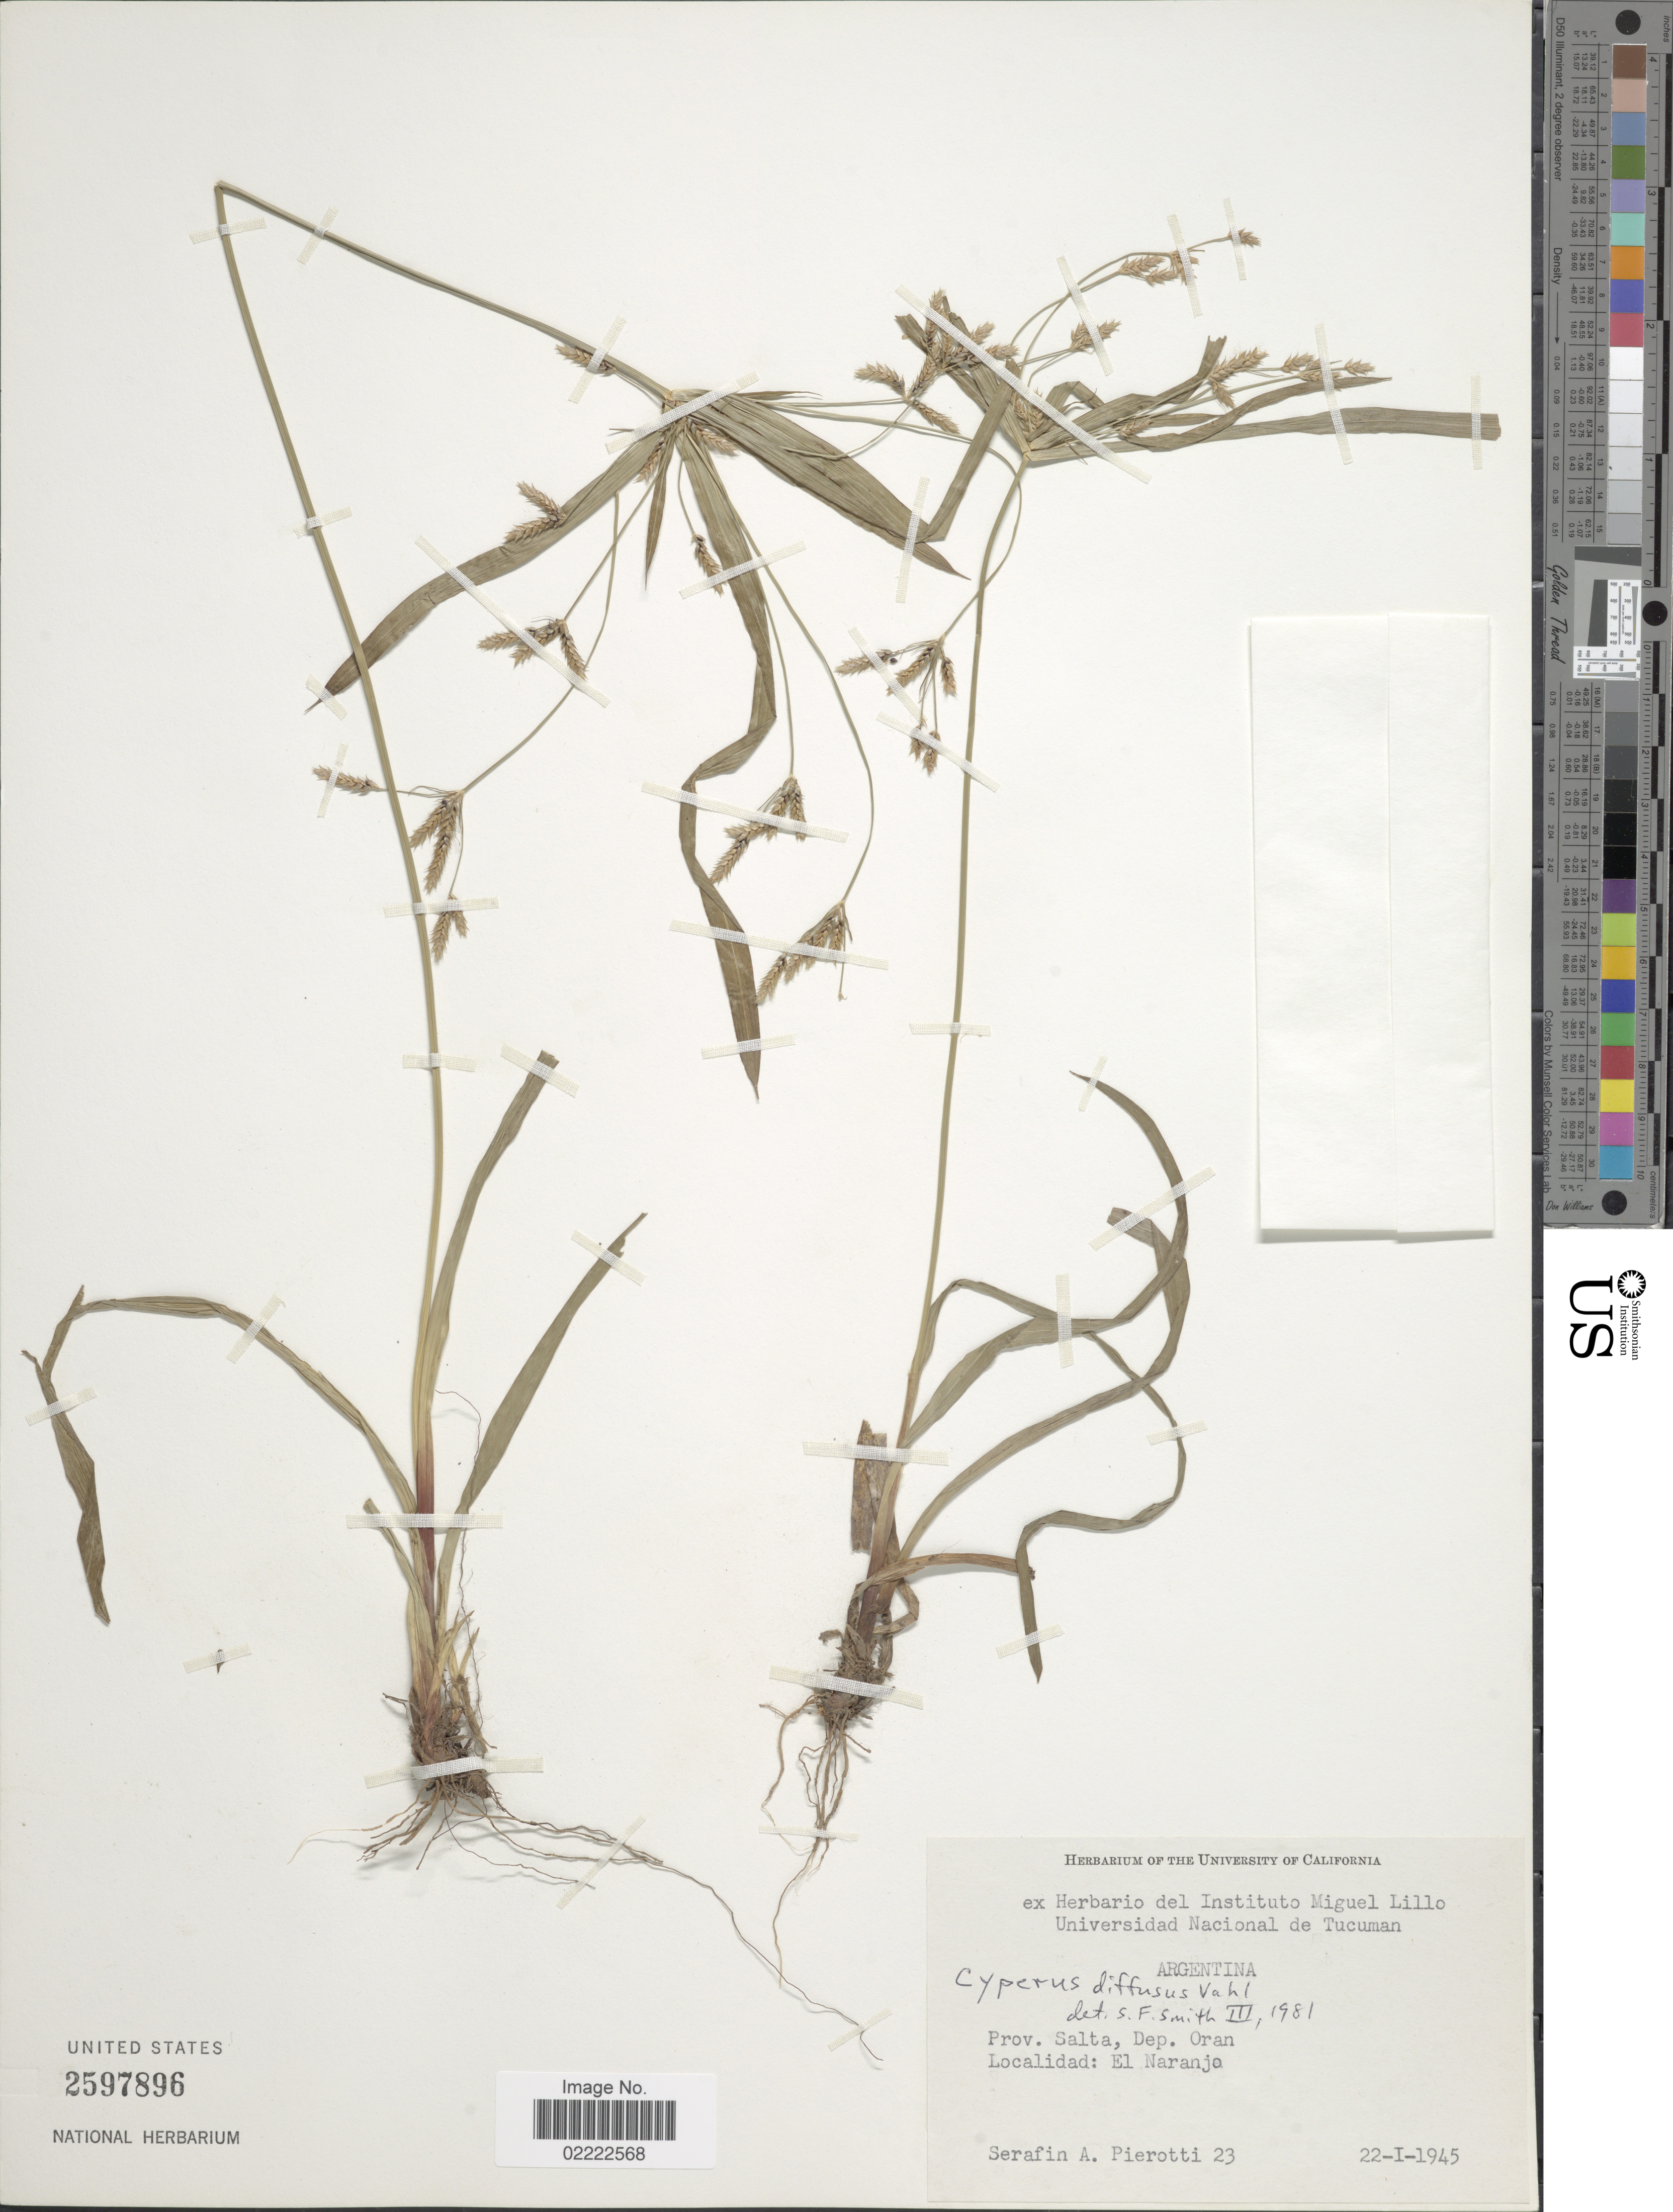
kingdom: Plantae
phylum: Tracheophyta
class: Liliopsida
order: Poales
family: Cyperaceae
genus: Cyperus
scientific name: Cyperus laxus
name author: Lam.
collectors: S. A. Pierotti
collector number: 23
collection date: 1945-01-22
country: Argentina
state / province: Salta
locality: Dep. Oran, El Naranjo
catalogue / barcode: US 2597896